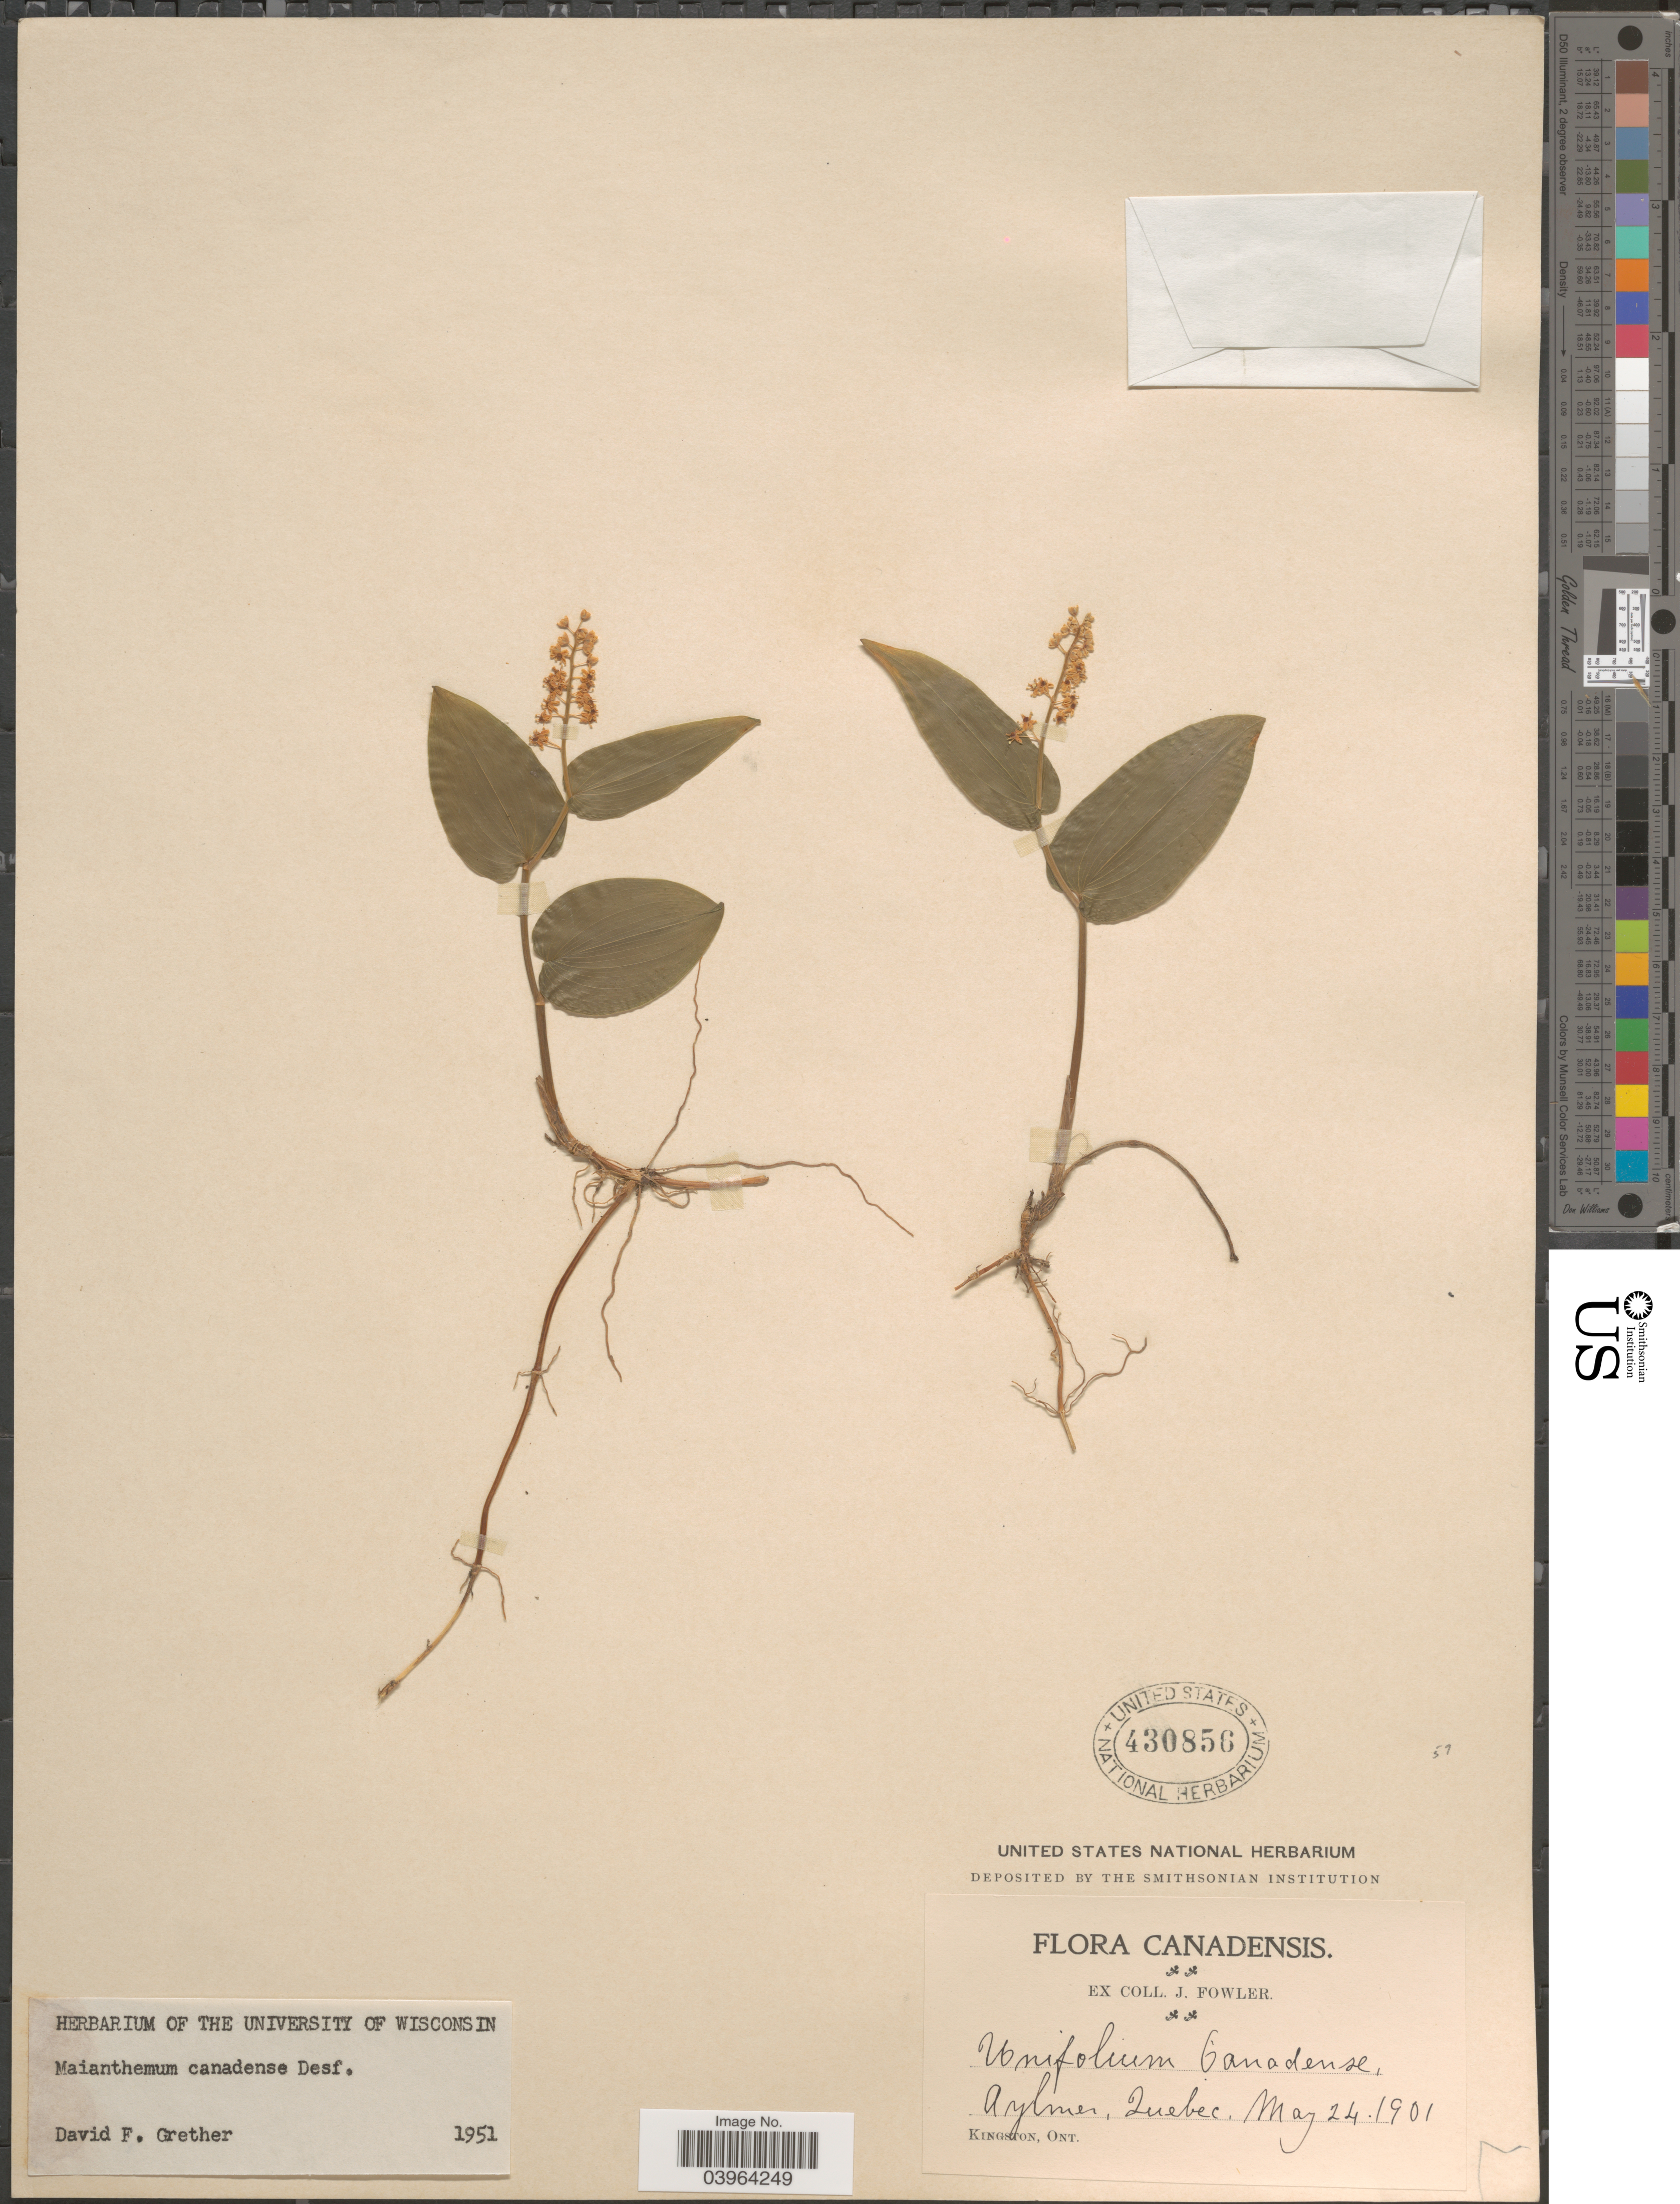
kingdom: Plantae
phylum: Tracheophyta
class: Liliopsida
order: Asparagales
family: Asparagaceae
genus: Maianthemum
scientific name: Maianthemum canadense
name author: Desf.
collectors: J. Fowler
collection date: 1901-05-24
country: Canada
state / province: Quebec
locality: Aylmer.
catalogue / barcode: US 430856